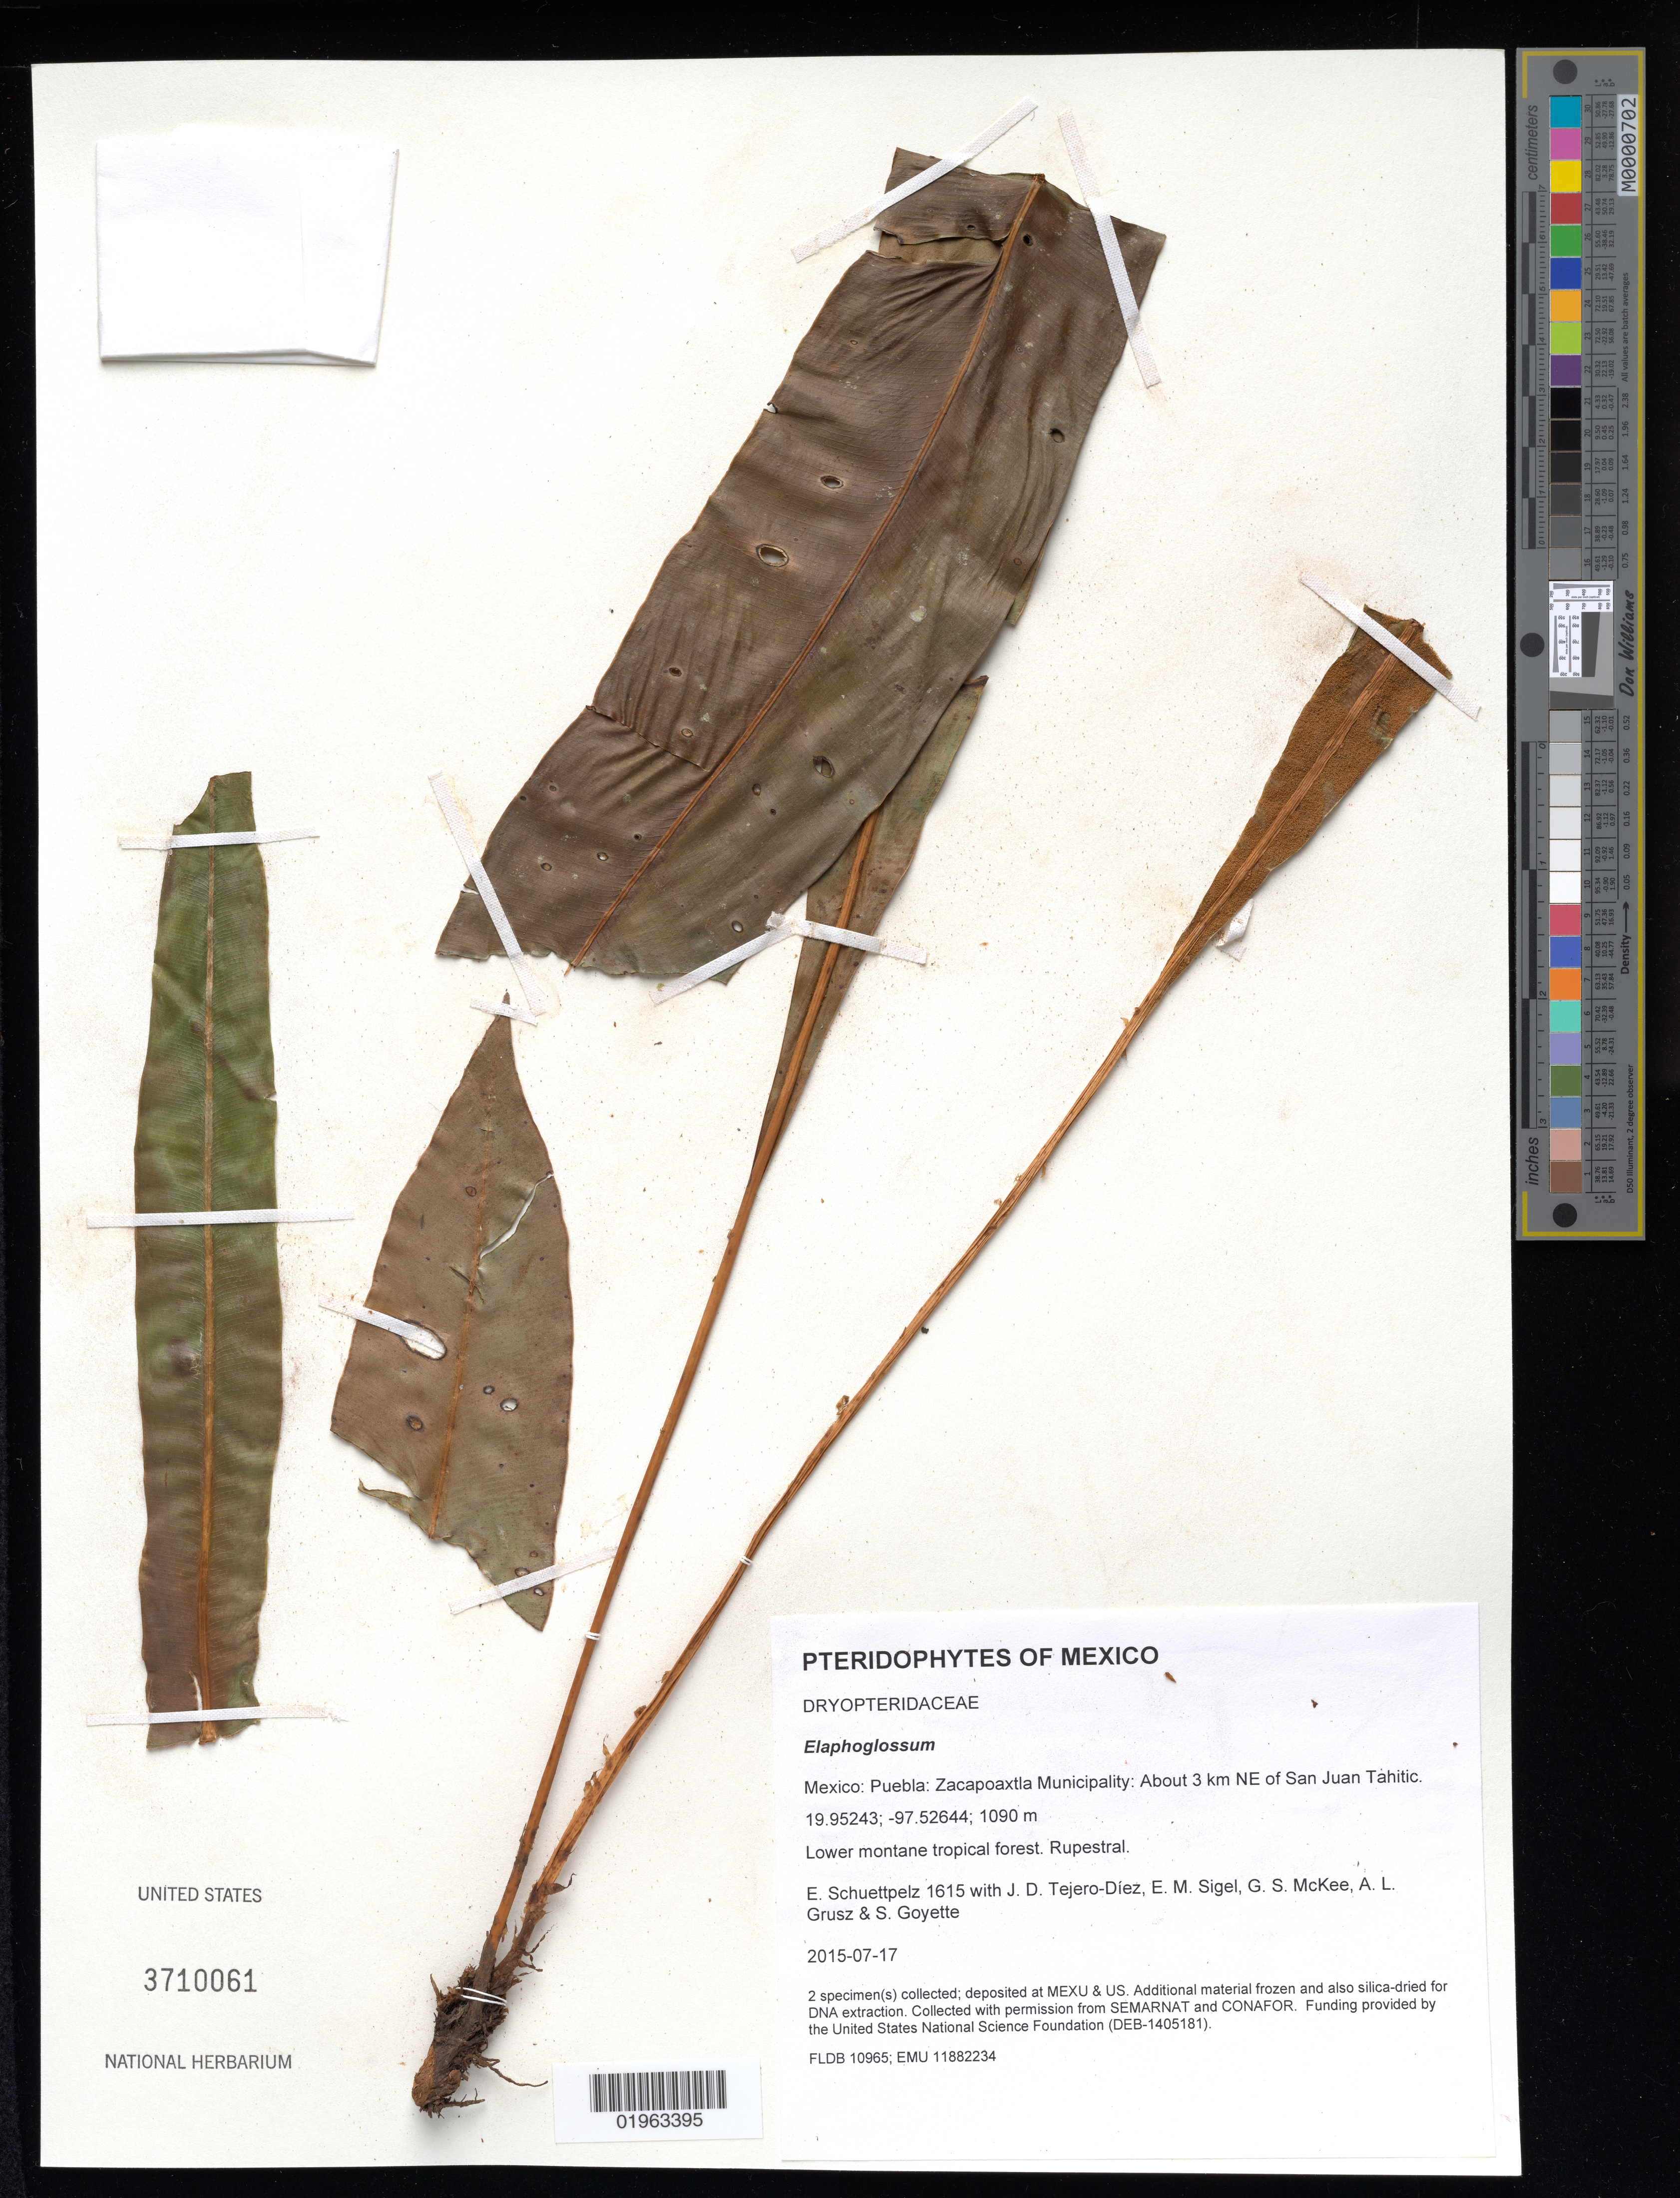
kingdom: Plantae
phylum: Tracheophyta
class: Polypodiopsida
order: Polypodiales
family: Dryopteridaceae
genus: Elaphoglossum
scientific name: Elaphoglossum leebrowniae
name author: Mickel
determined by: Martinez-Becerril, Ana G.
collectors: E. Schuettpelz, D. Tejero-Díez, E. M. Sigel, G. S. McKee & A. Grusz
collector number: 1615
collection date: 2015-07-17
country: Mexico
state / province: Puebla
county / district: Zacapoaxtla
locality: About 3 km NE of San Juan Tahitic.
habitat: Lower montane tropical forest.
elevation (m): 1090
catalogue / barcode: US 3710061